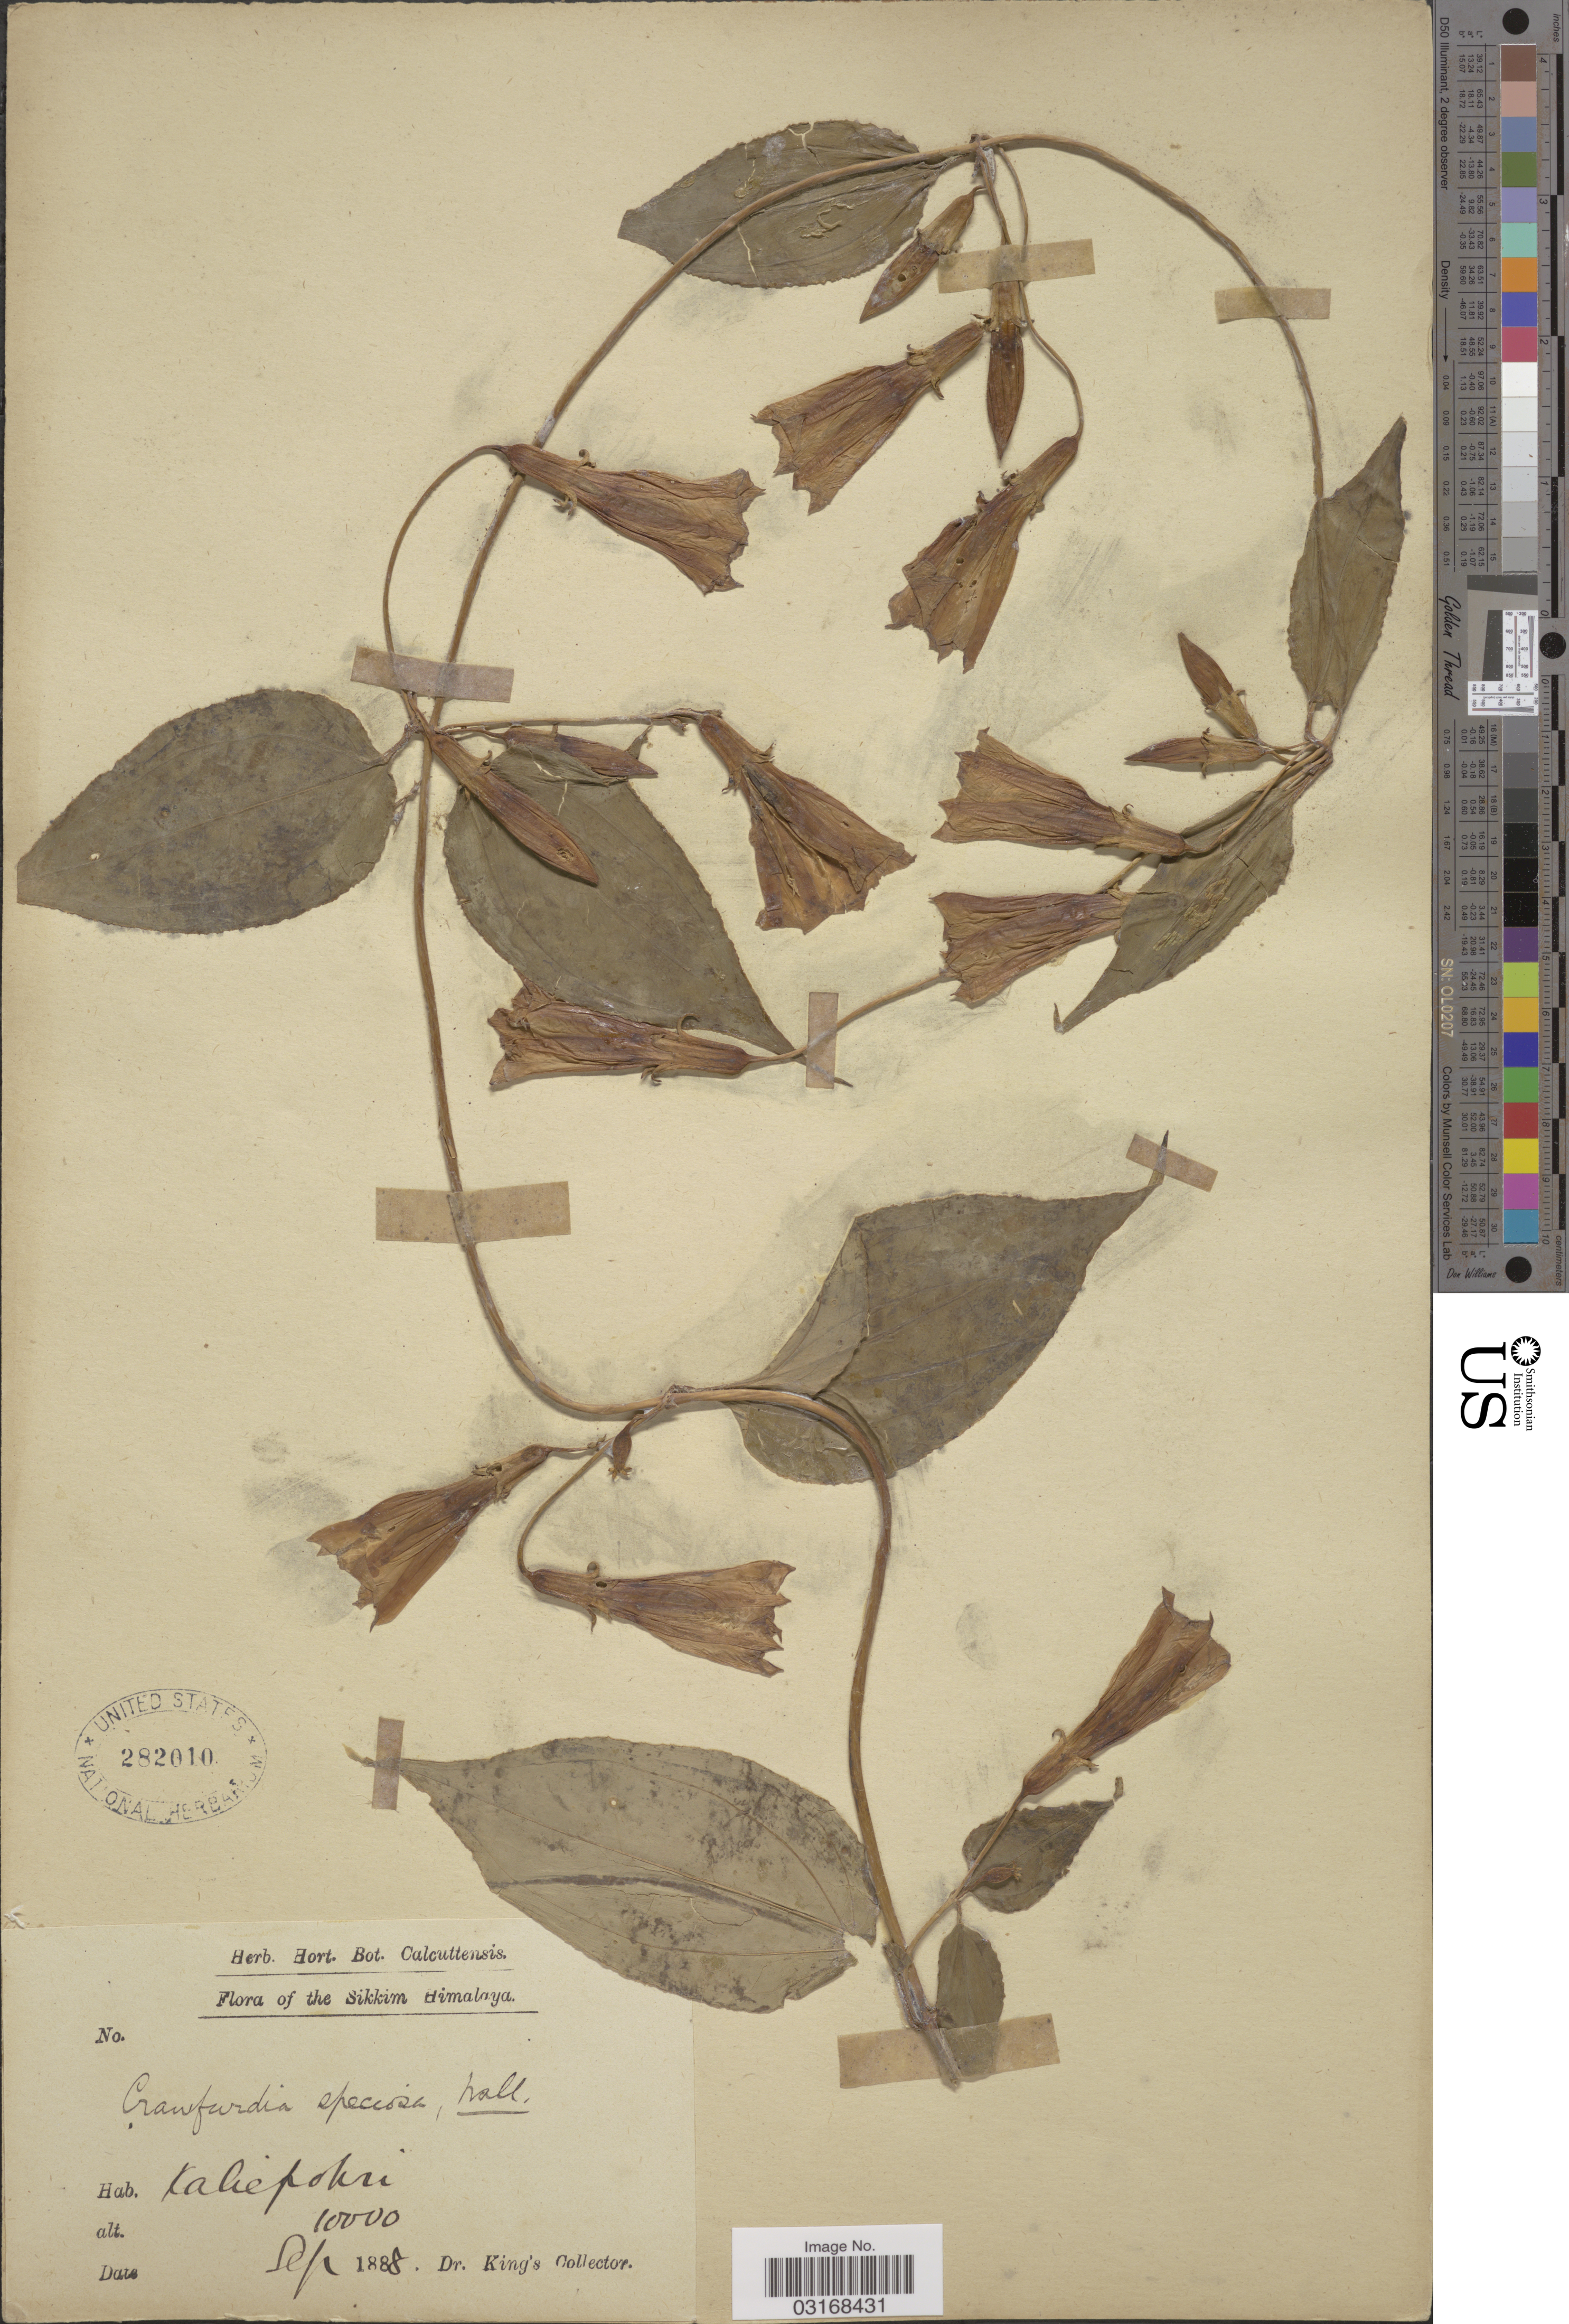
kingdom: Plantae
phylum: Tracheophyta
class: Magnoliopsida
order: Gentianales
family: Gentianaceae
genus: Crawfurdia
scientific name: Crawfurdia speciosa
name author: Wall.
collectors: Dr. King's collector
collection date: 1888-09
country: India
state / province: Sikkim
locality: Sikkim Himalaya. Kaliepokri.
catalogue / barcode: US 282010